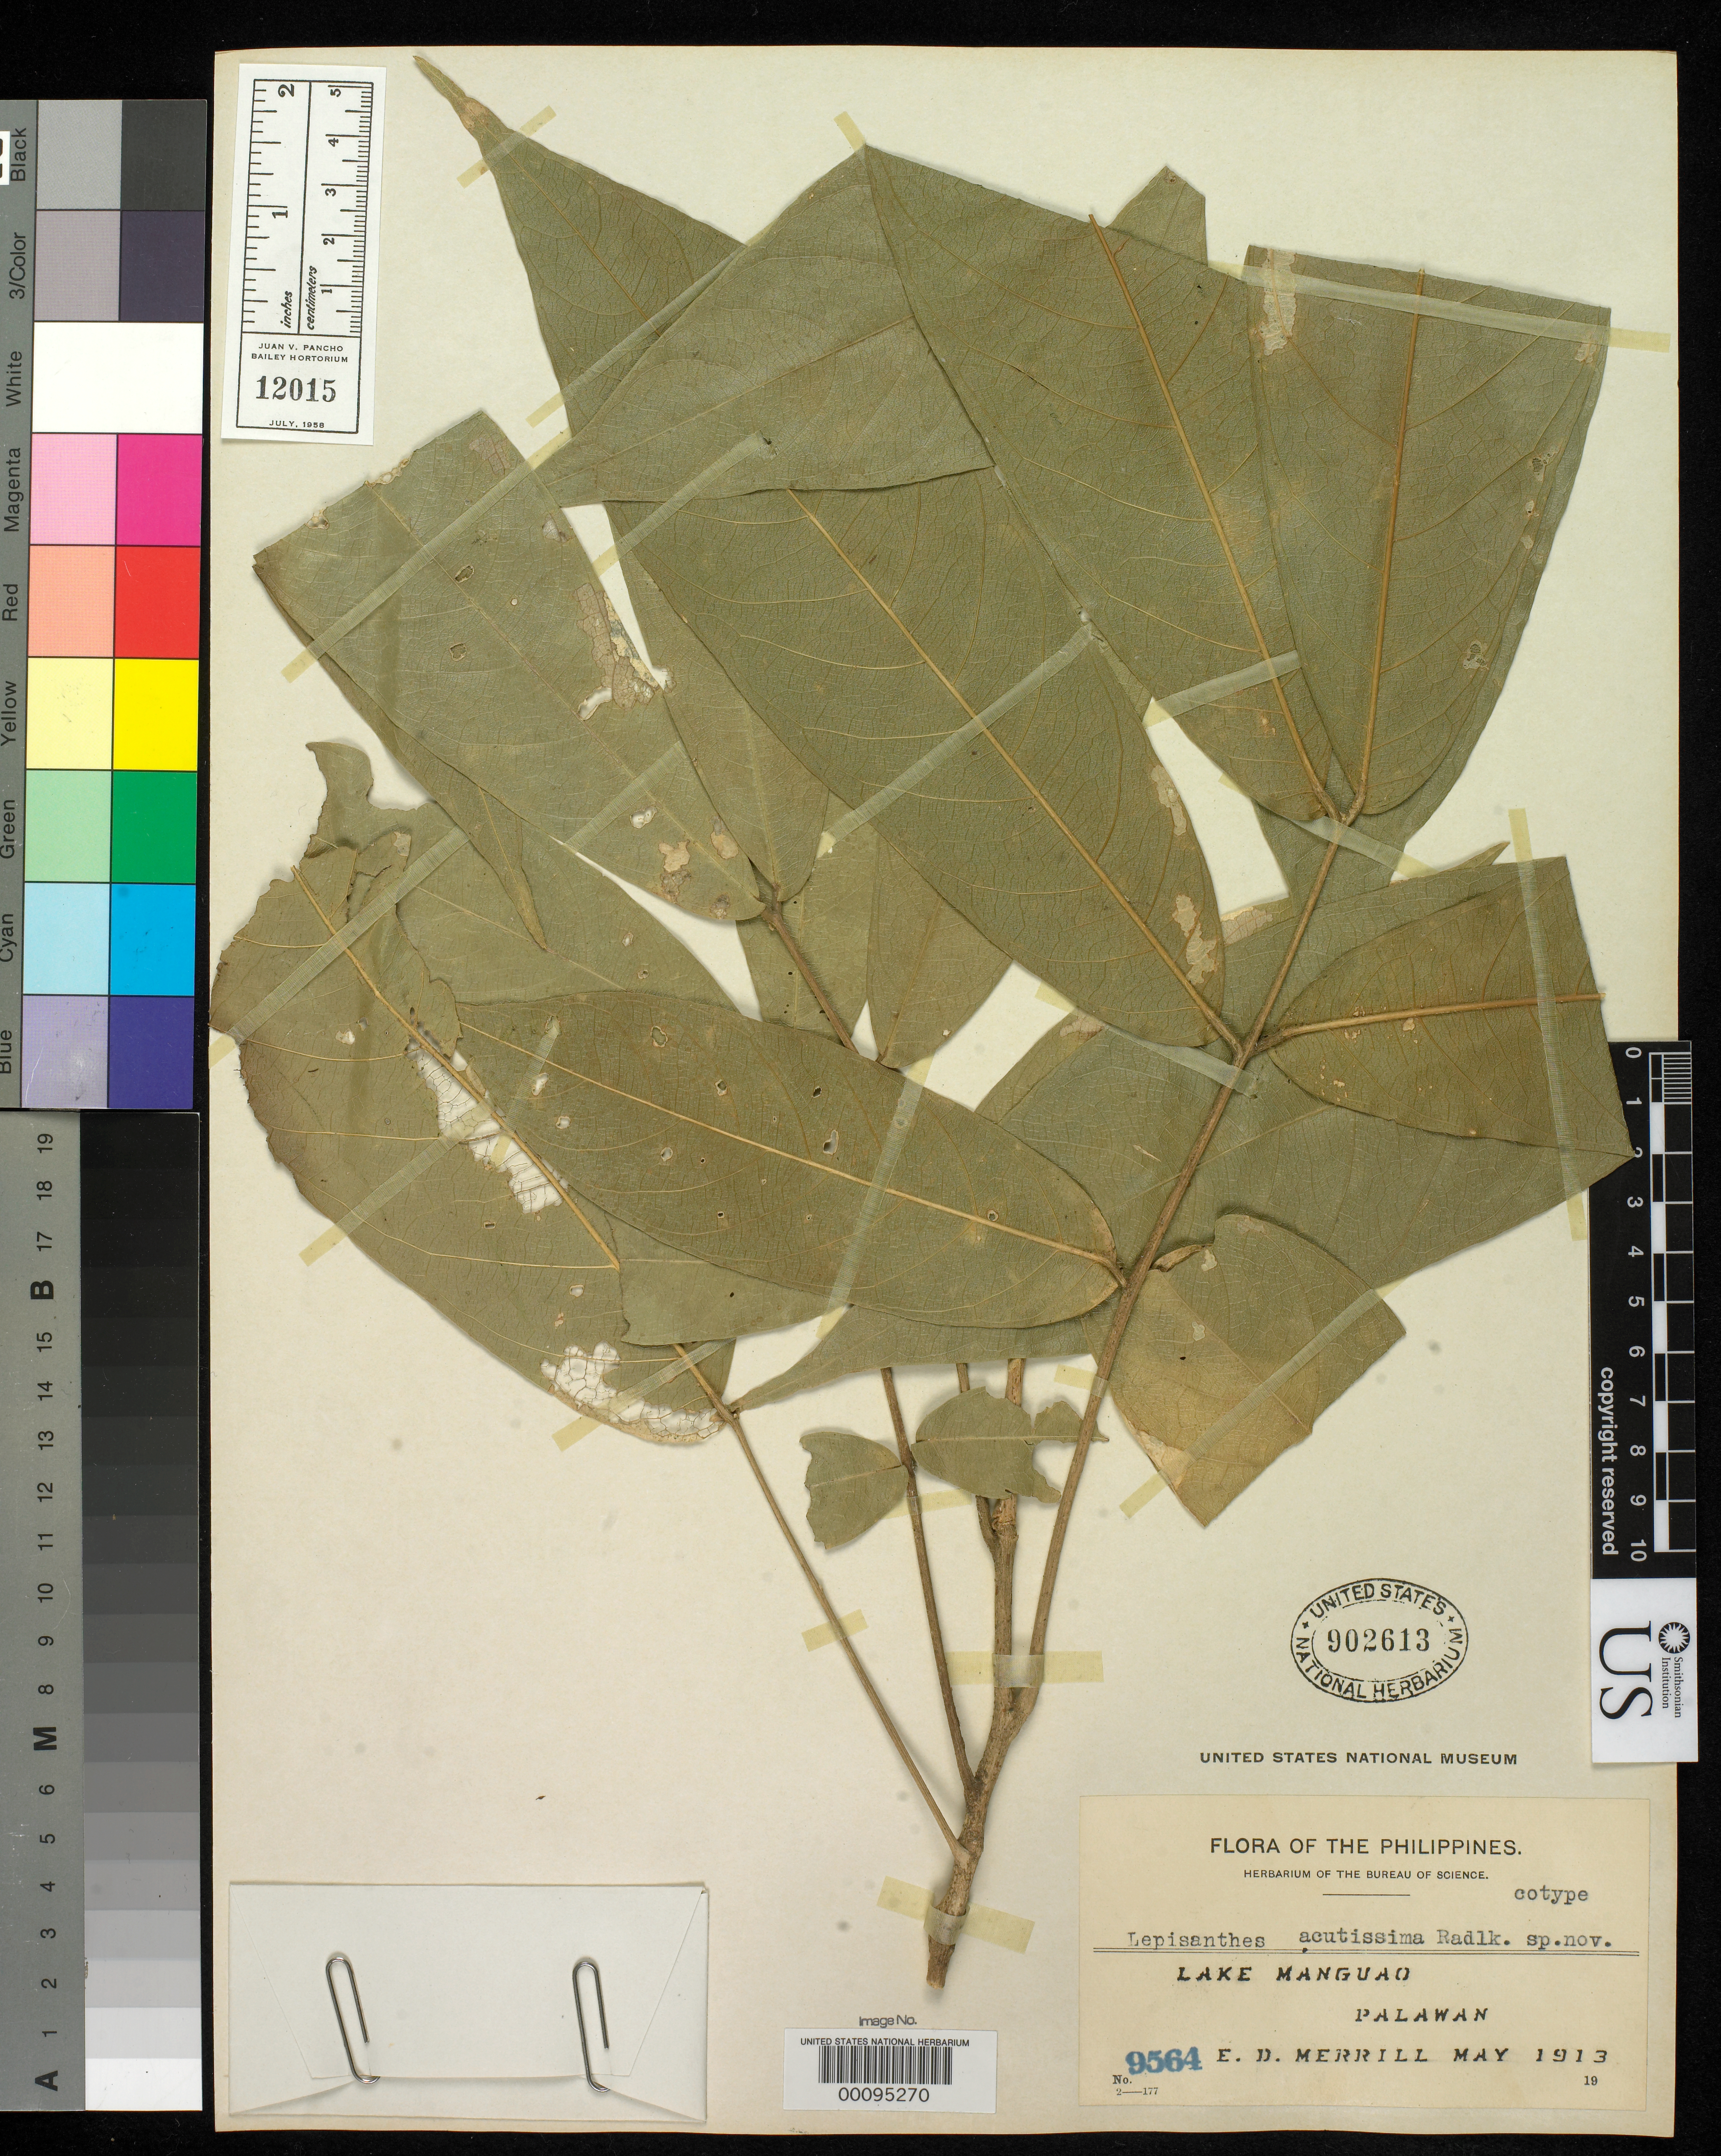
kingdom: Plantae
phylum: Tracheophyta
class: Magnoliopsida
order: Sapindales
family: Sapindaceae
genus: Lepisanthes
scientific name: Lepisanthes acutissima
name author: Radlk.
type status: Isotype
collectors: E. D. Merrill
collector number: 9564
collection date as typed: May 1913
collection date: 1913-05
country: Philippines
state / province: Mimaropa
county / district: Palawan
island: Palawan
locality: Lake Manguao.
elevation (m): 80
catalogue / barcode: US 902613